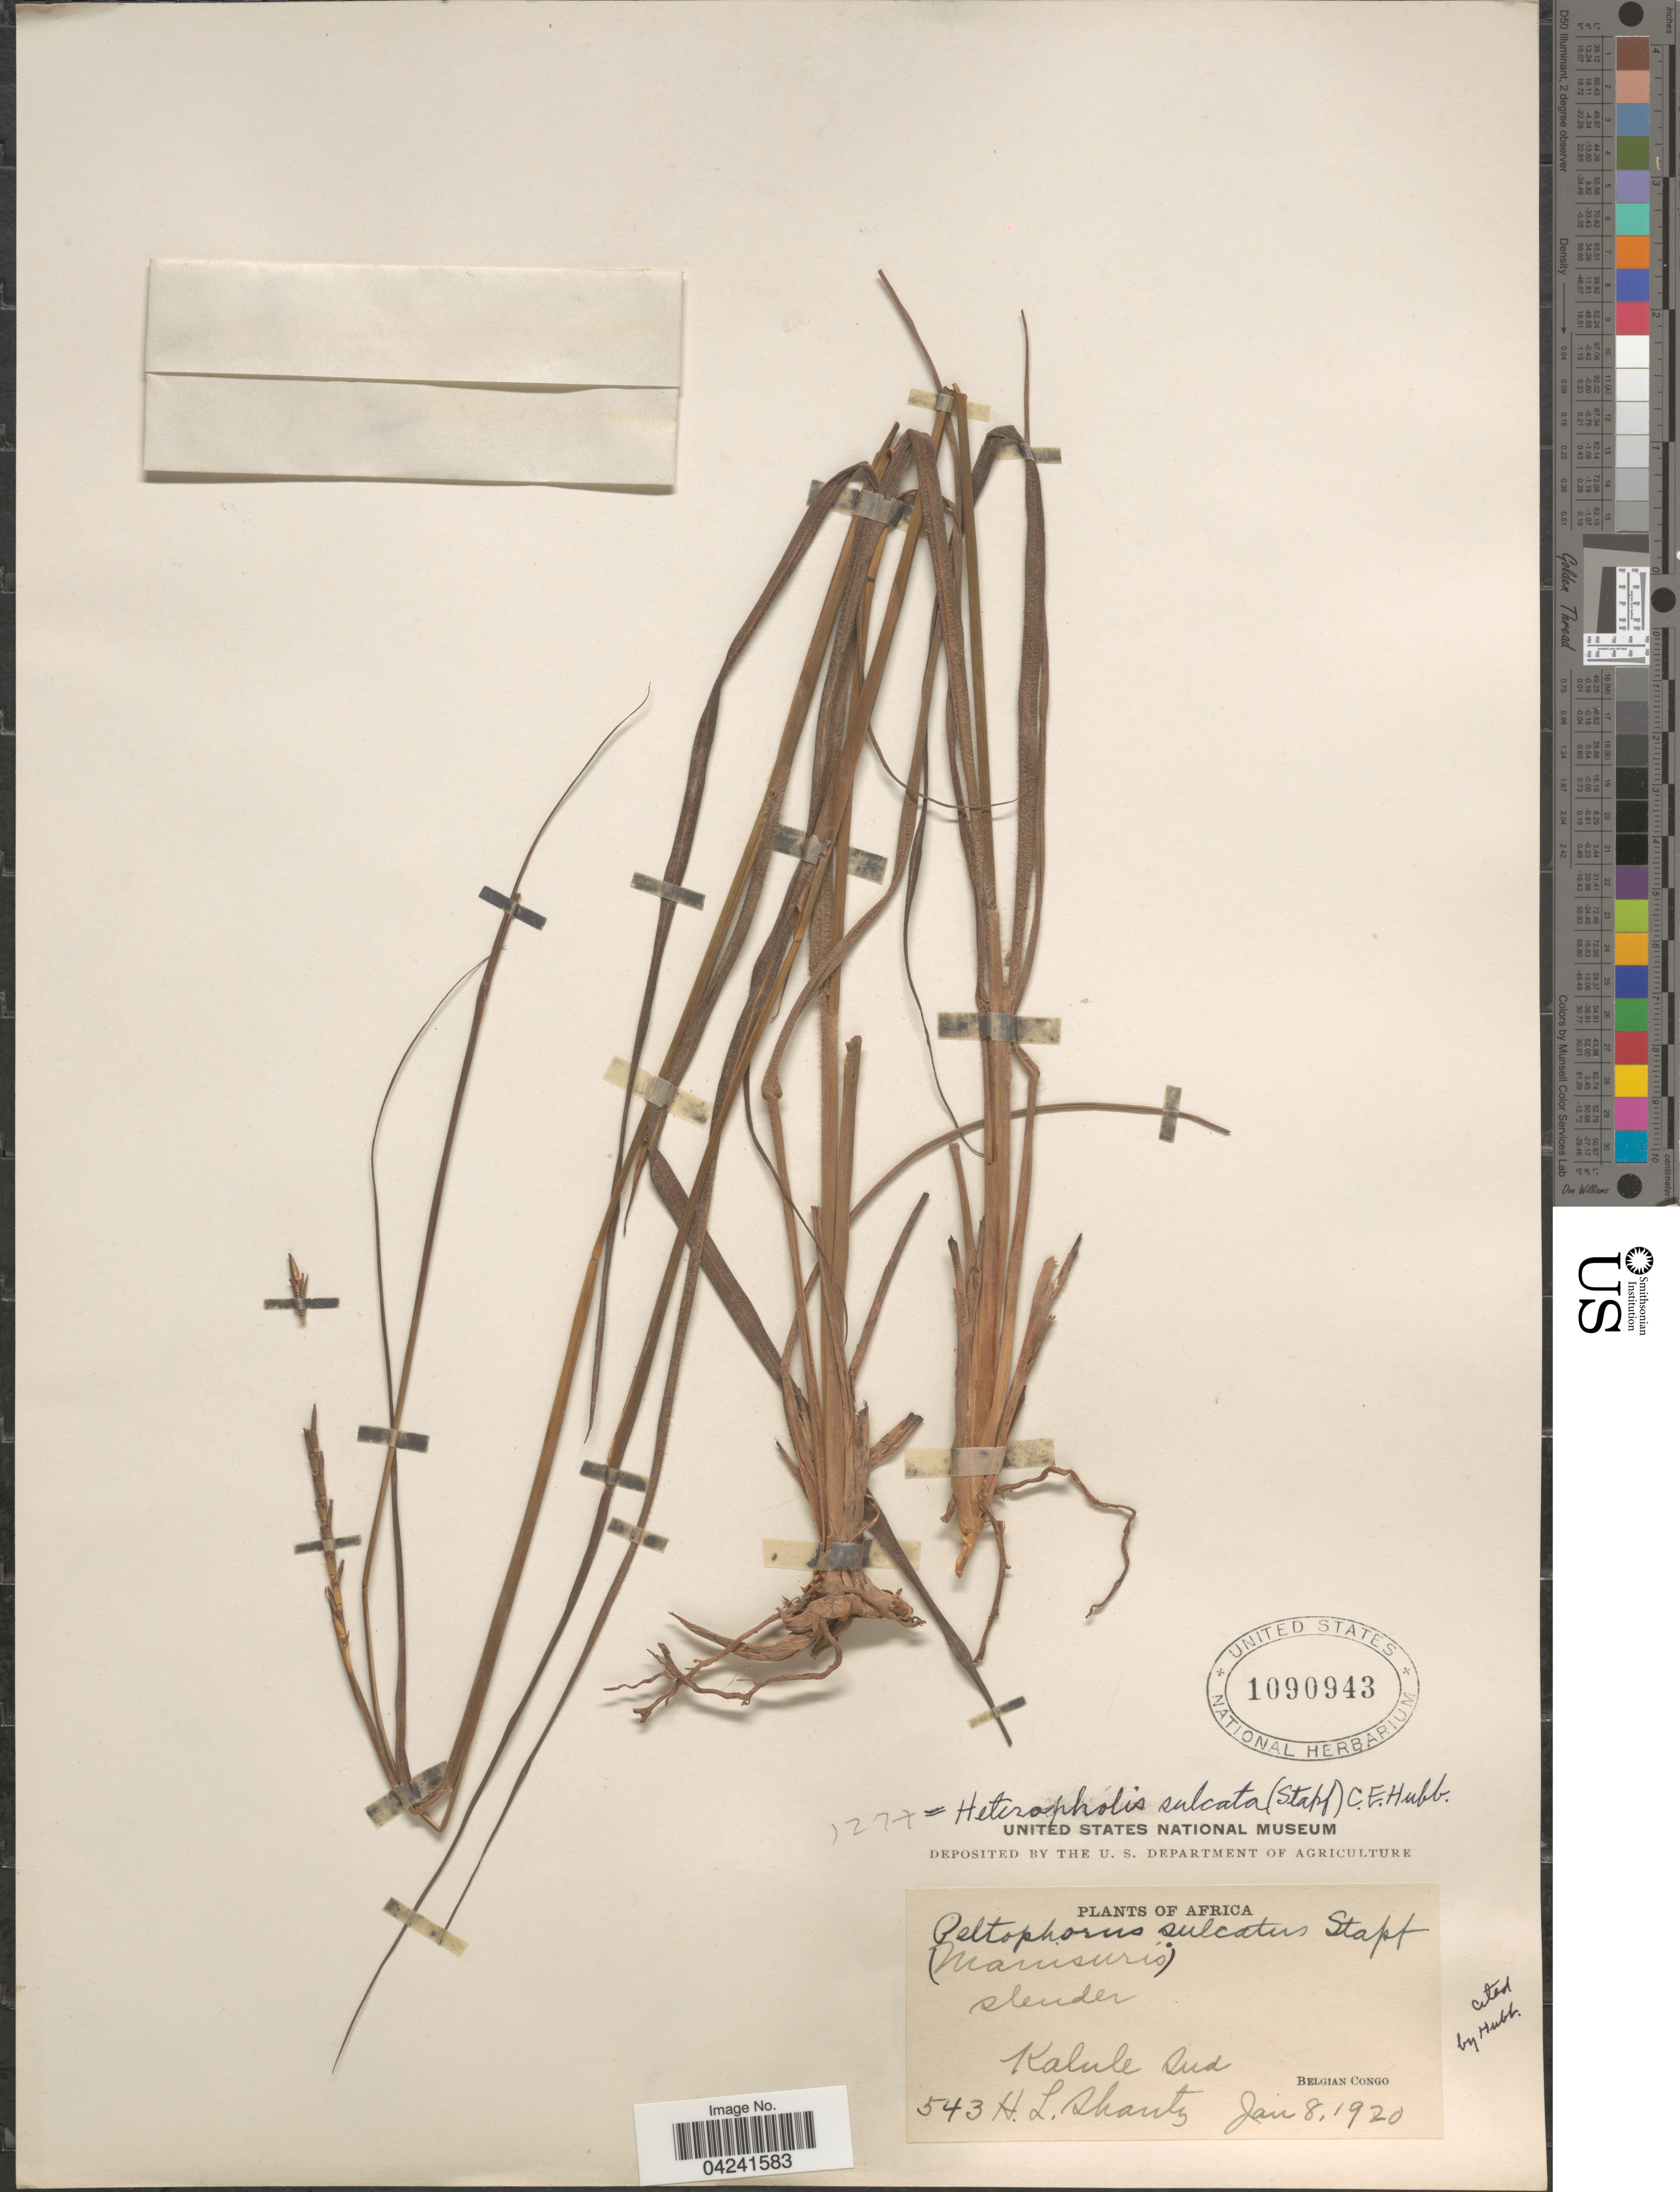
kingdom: Plantae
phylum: Tracheophyta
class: Liliopsida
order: Poales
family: Poaceae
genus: Heteropholis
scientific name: Heteropholis sulcata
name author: (Stapf) C. E. Hubb.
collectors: H. Shantz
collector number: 543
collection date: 1920-01-08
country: Congo, Democratic Republic of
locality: Kalule Sud. Belgian Congo.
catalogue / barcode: US 1090943